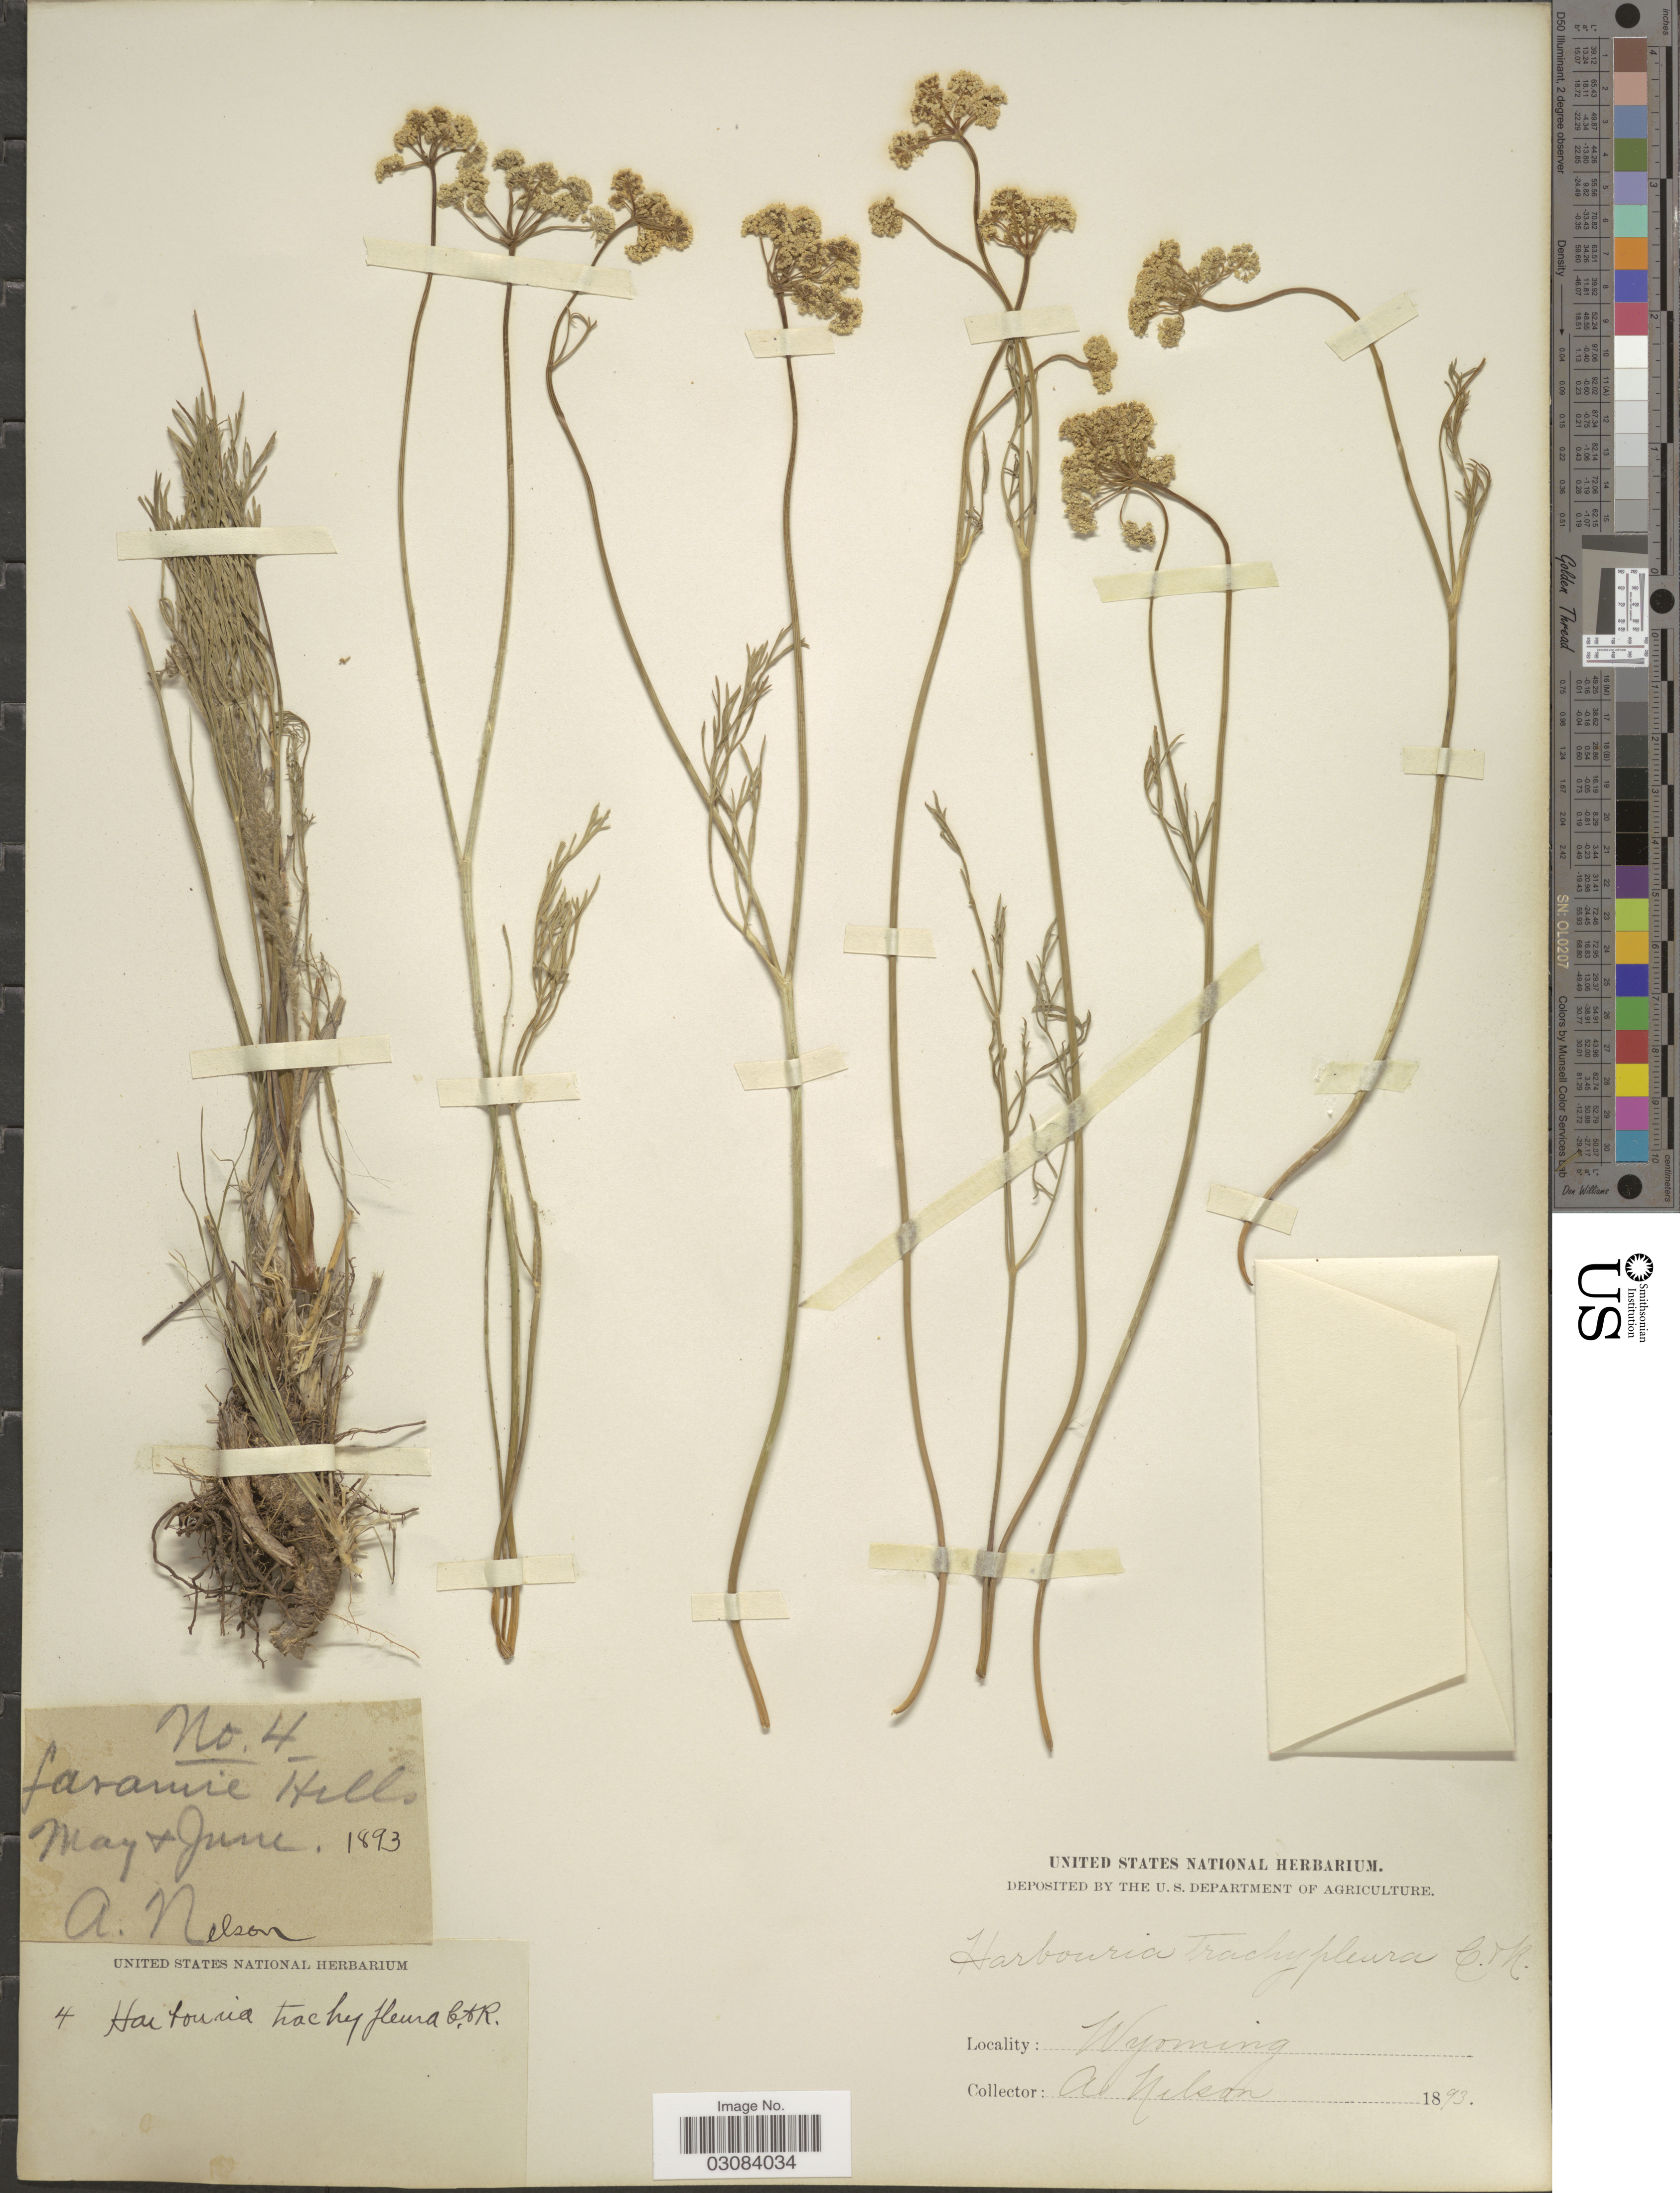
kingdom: Plantae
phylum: Tracheophyta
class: Magnoliopsida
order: Apiales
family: Apiaceae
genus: Harbouria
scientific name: Harbouria trachypleura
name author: (A. Gray) J.M. Coult. & Rose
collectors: A. Nelson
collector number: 4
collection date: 1893-05/1893-06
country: United States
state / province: Wyoming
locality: Laramie Hills.